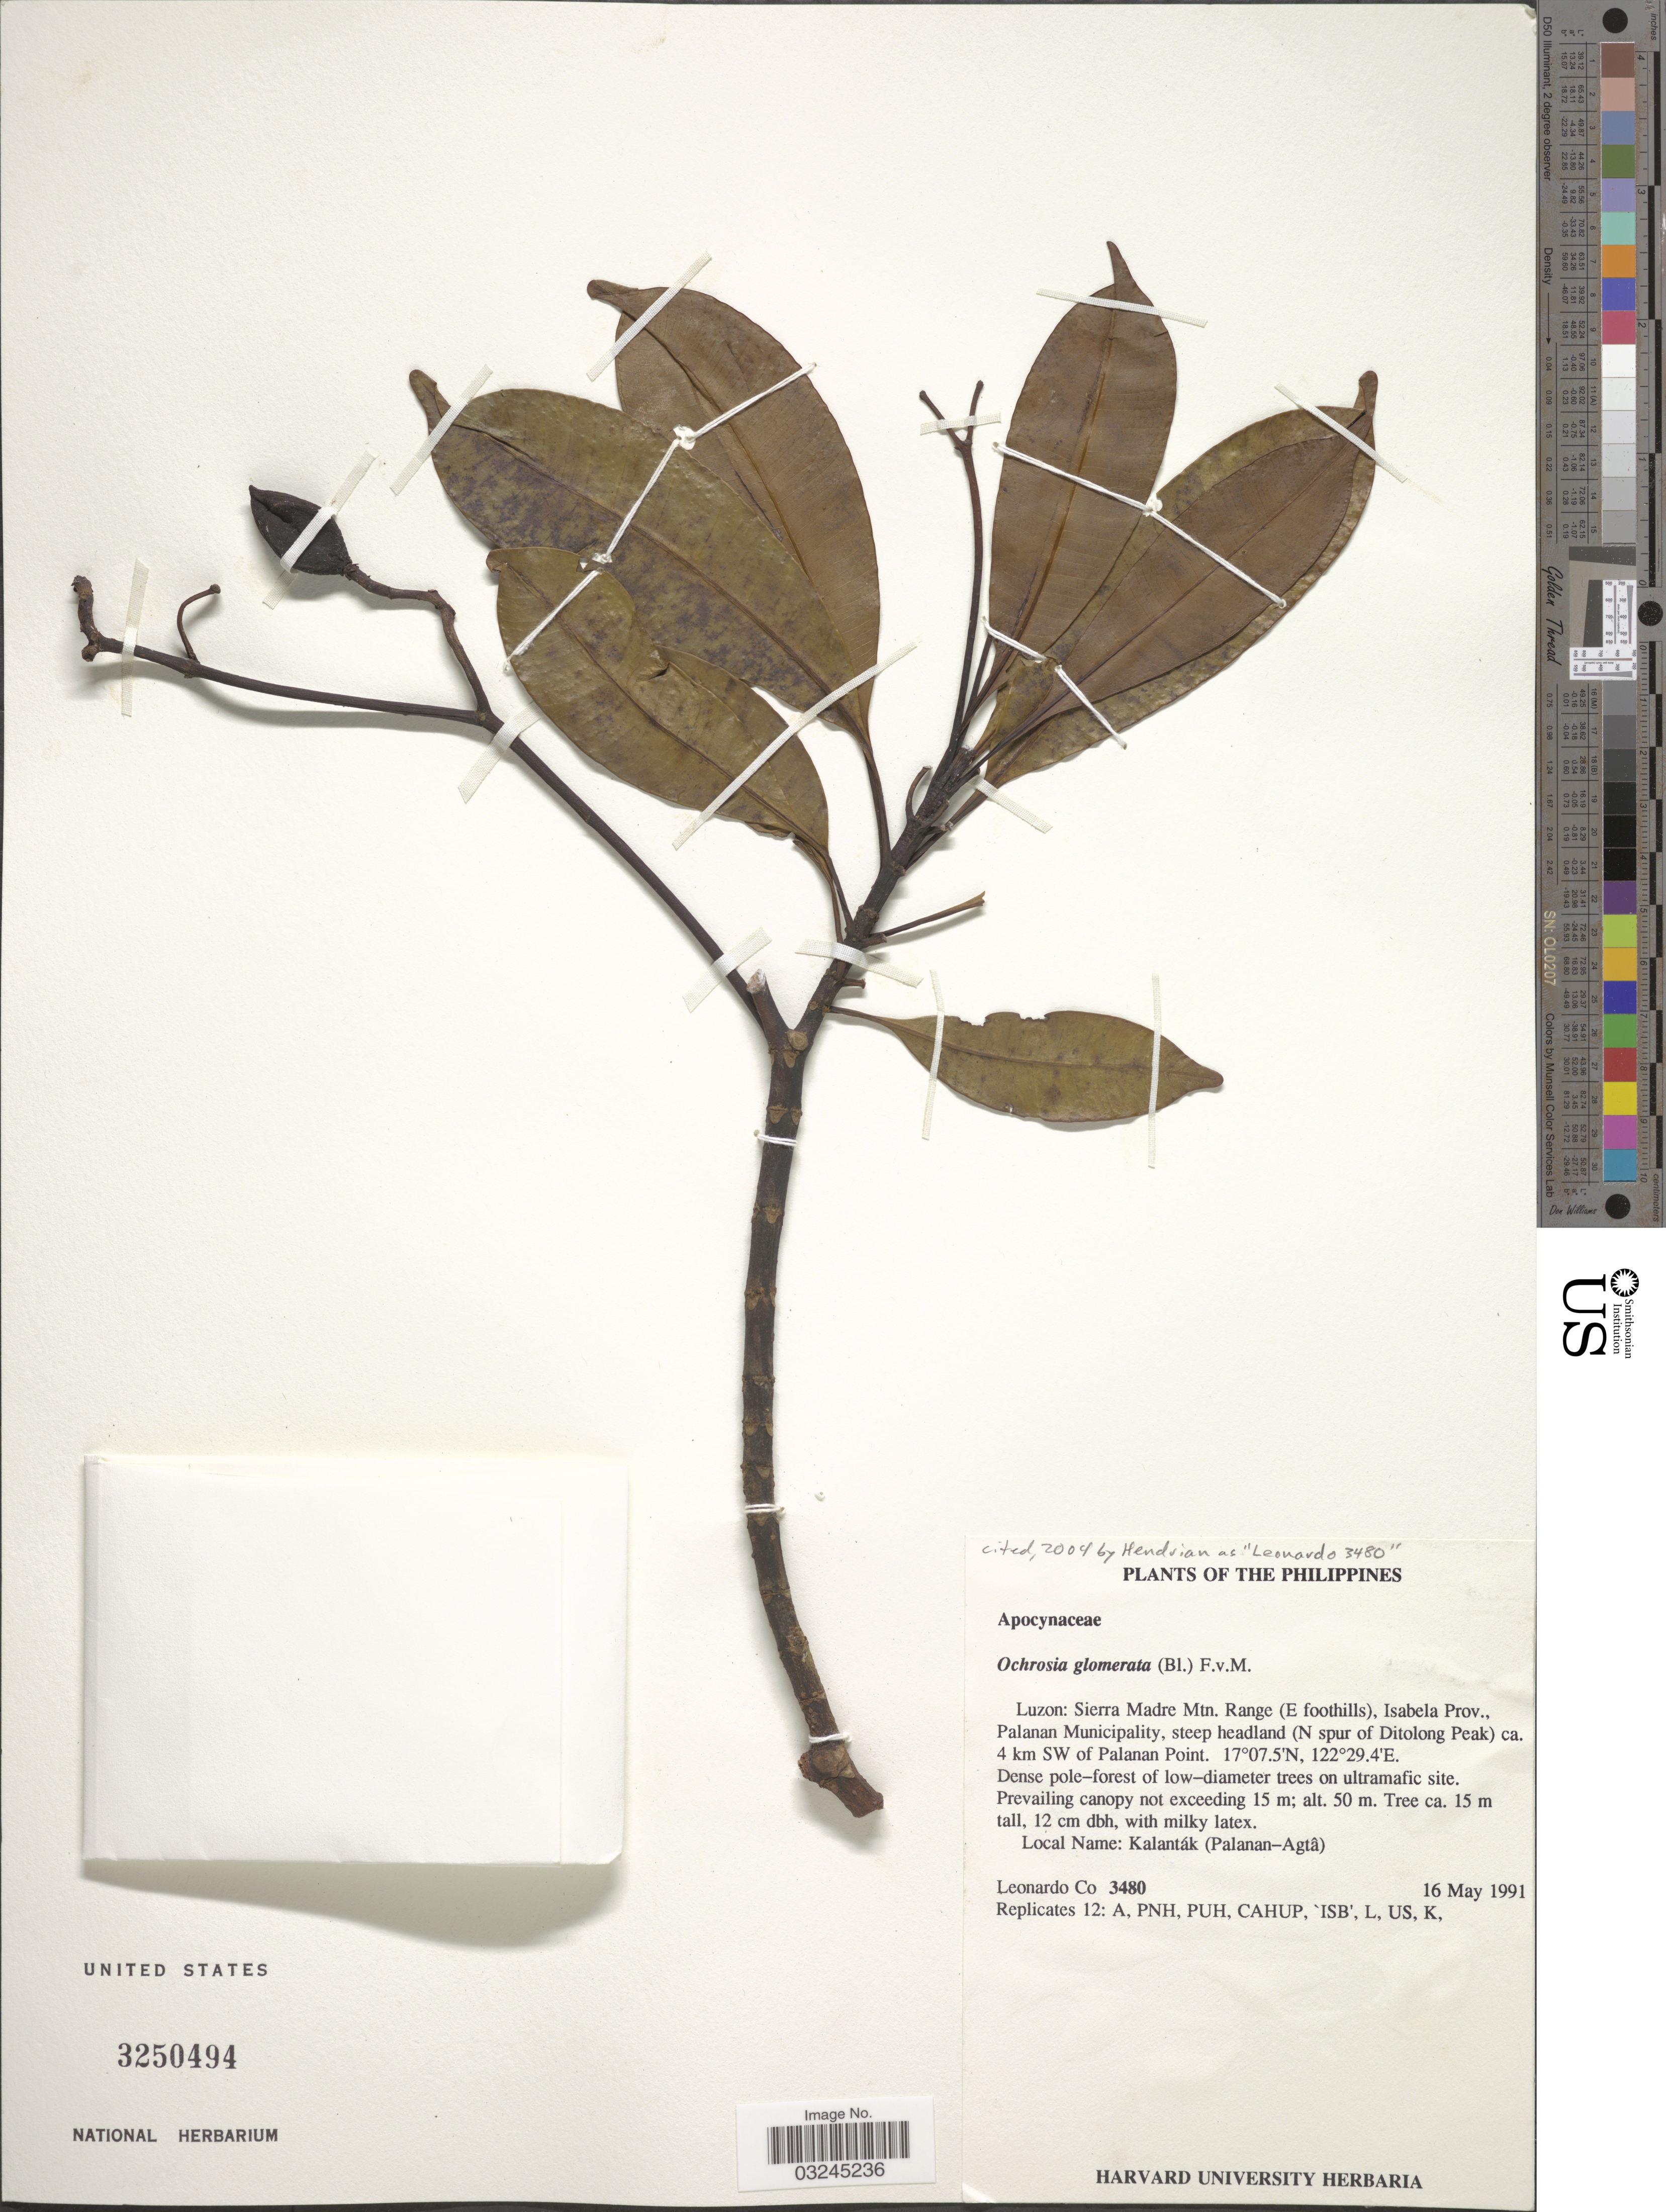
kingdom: Plantae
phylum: Tracheophyta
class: Magnoliopsida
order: Gentianales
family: Apocynaceae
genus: Ochrosia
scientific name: Ochrosia glomerata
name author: (Blume) F. Muell.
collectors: L. Co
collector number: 3480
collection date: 1991-05-16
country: Philippines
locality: Luzon: Sierra Madre Mtn. Range (E foothills), Isabela Prov., Palanan Municipality, steep headland (N spur of Ditolong Peak) ca. 4 km SW of Palanan Point.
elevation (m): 50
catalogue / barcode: US 3250494